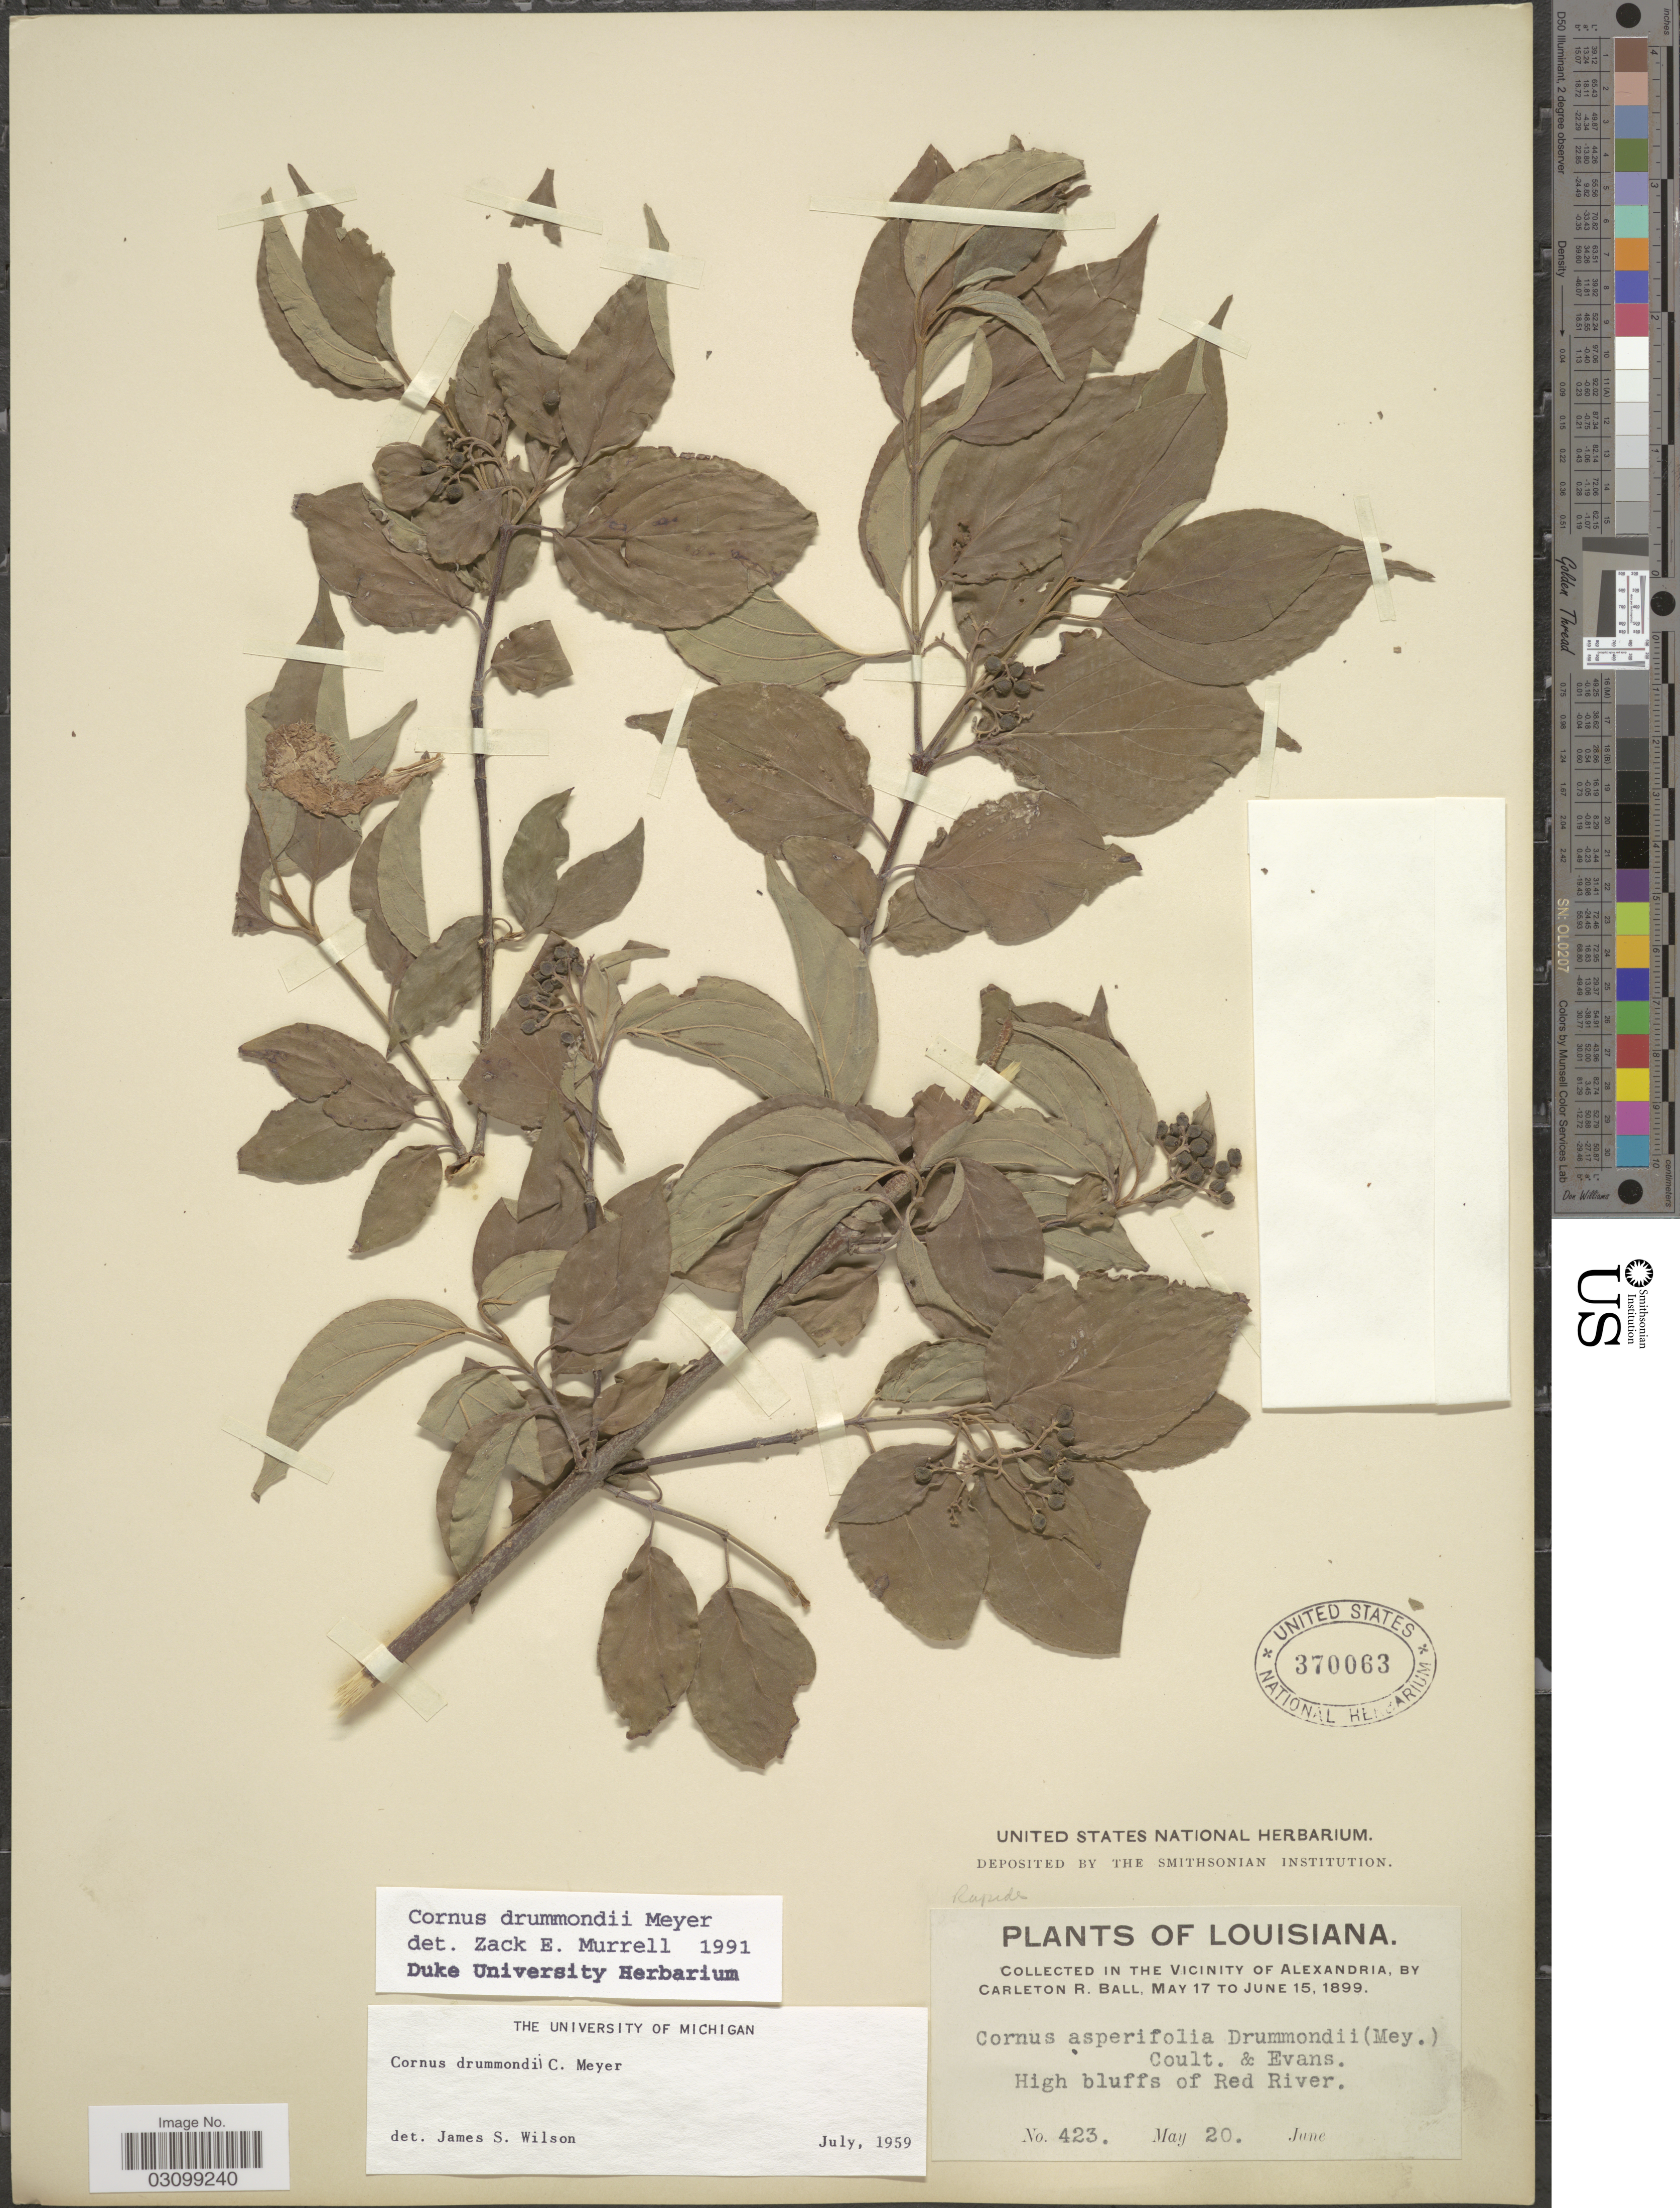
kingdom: Plantae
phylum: Tracheophyta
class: Magnoliopsida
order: Cornales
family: Cornaceae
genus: Cornus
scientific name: Cornus drummondii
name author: C.A. Mey.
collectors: C. R. Ball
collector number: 423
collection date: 1899-05-20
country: United States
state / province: Louisiana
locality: In the vicinity of Alexandria. High bluffs of Red River.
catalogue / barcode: US 370063